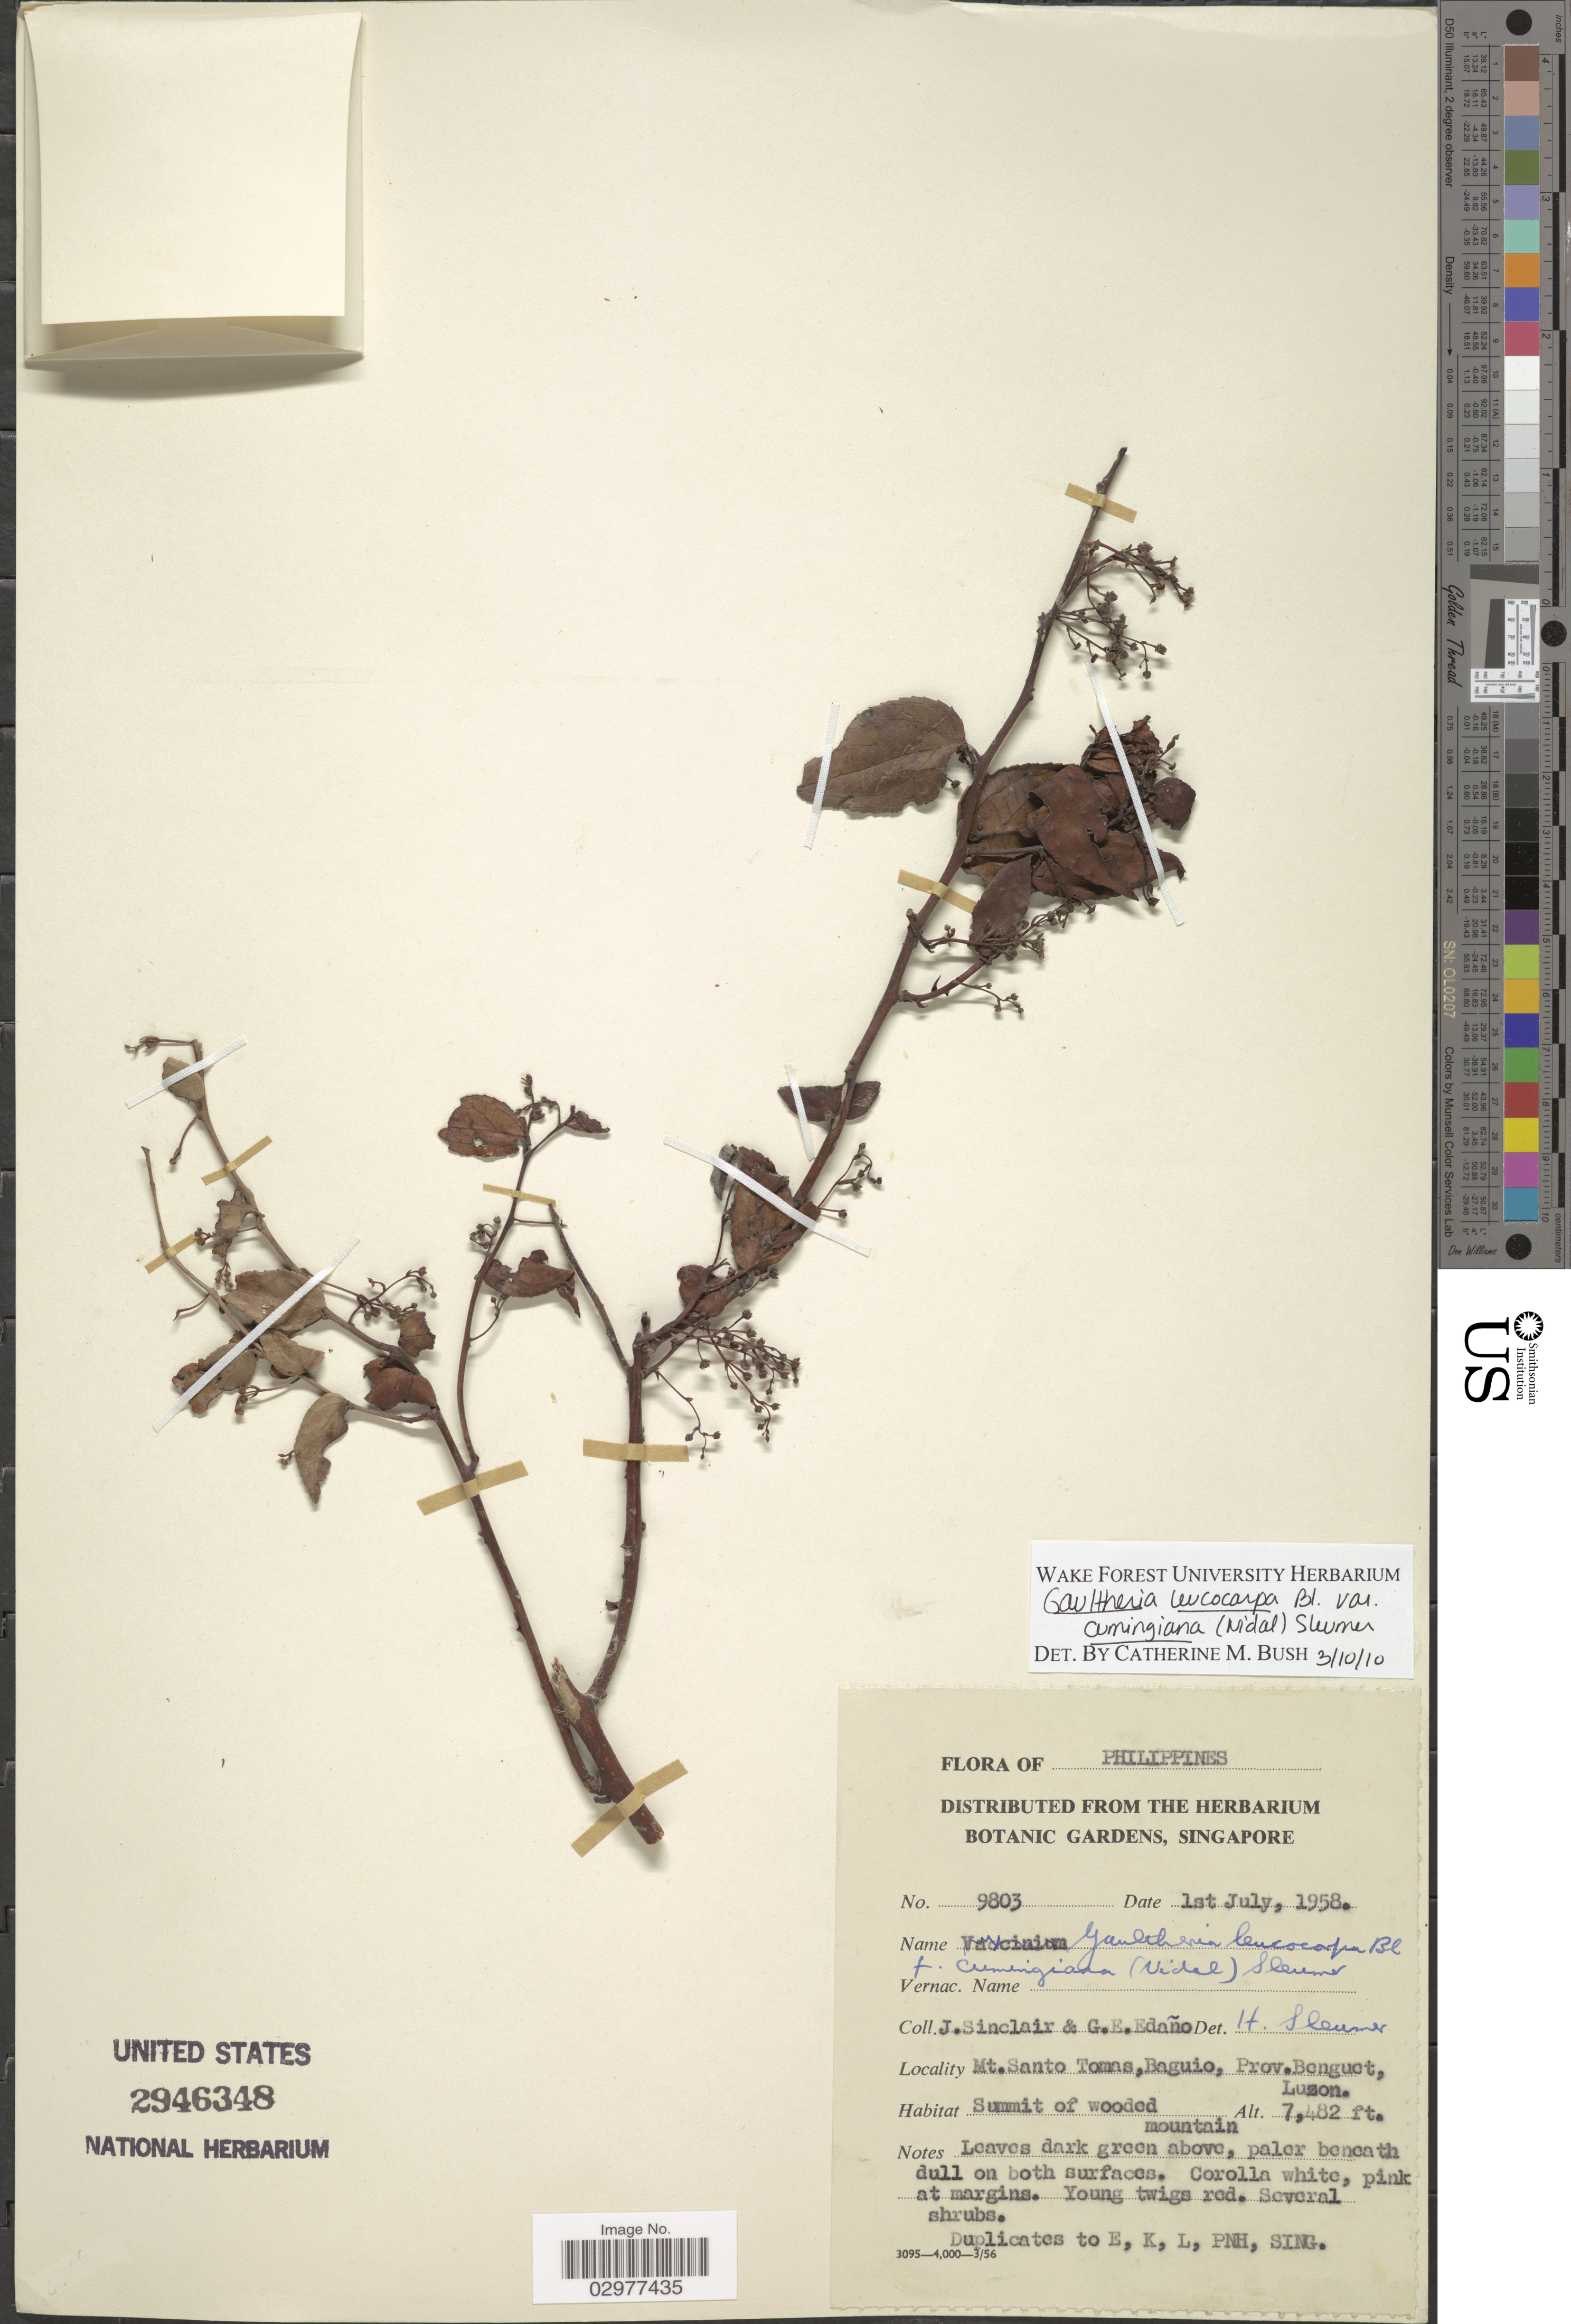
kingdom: Plantae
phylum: Tracheophyta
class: Magnoliopsida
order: Ericales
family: Ericaceae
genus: Diplycosia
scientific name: Diplycosia luzonica var. calelanensis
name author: (Elmer) Sleumer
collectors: J. Sinclair & G. E. Edaño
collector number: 9803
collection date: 1958-07-01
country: Philippines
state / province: Cordillera (Administrative Region)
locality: Mt. Santo Tomas, Baguio, Prov. Benguet.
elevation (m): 2281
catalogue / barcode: US 2946348